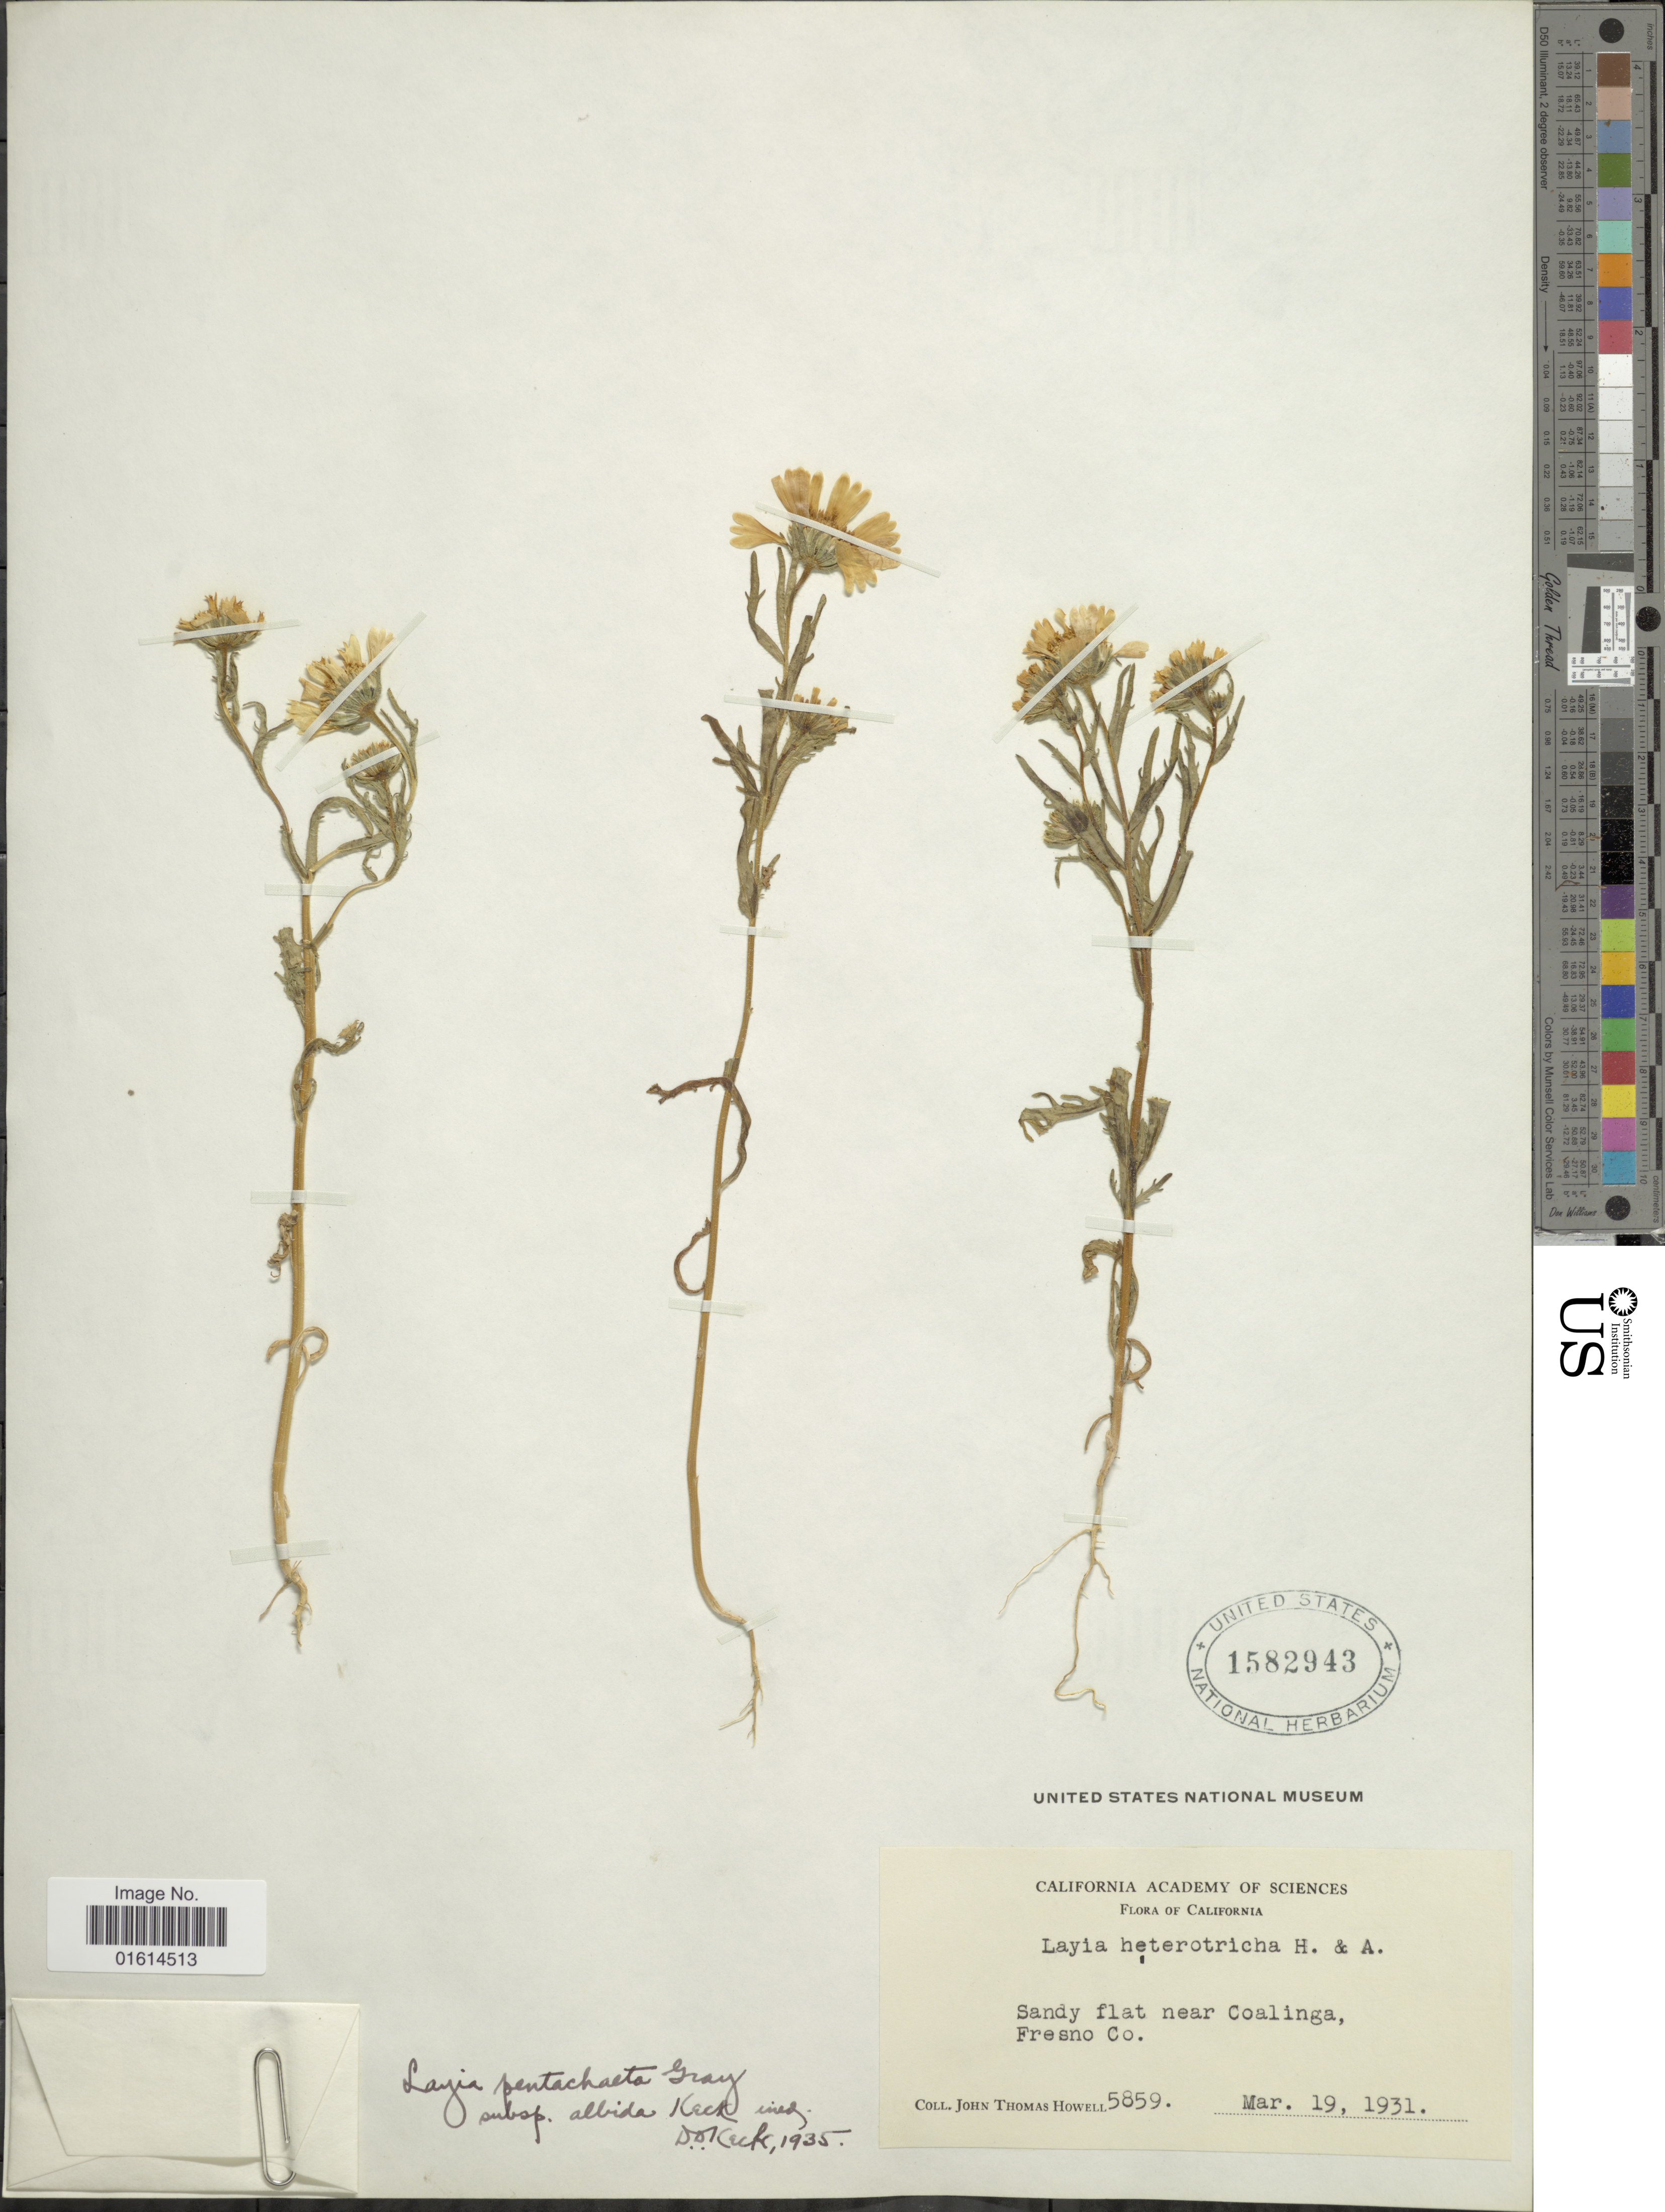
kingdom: Plantae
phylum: Tracheophyta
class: Magnoliopsida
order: Asterales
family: Asteraceae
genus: Layia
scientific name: Layia pentachaeta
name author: A. Gray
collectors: J. T. Howell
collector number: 5859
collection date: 1931-03-19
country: United States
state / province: California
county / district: Fresno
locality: Sandy flat near Coalinga, Fresno Co.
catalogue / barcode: US 1582943